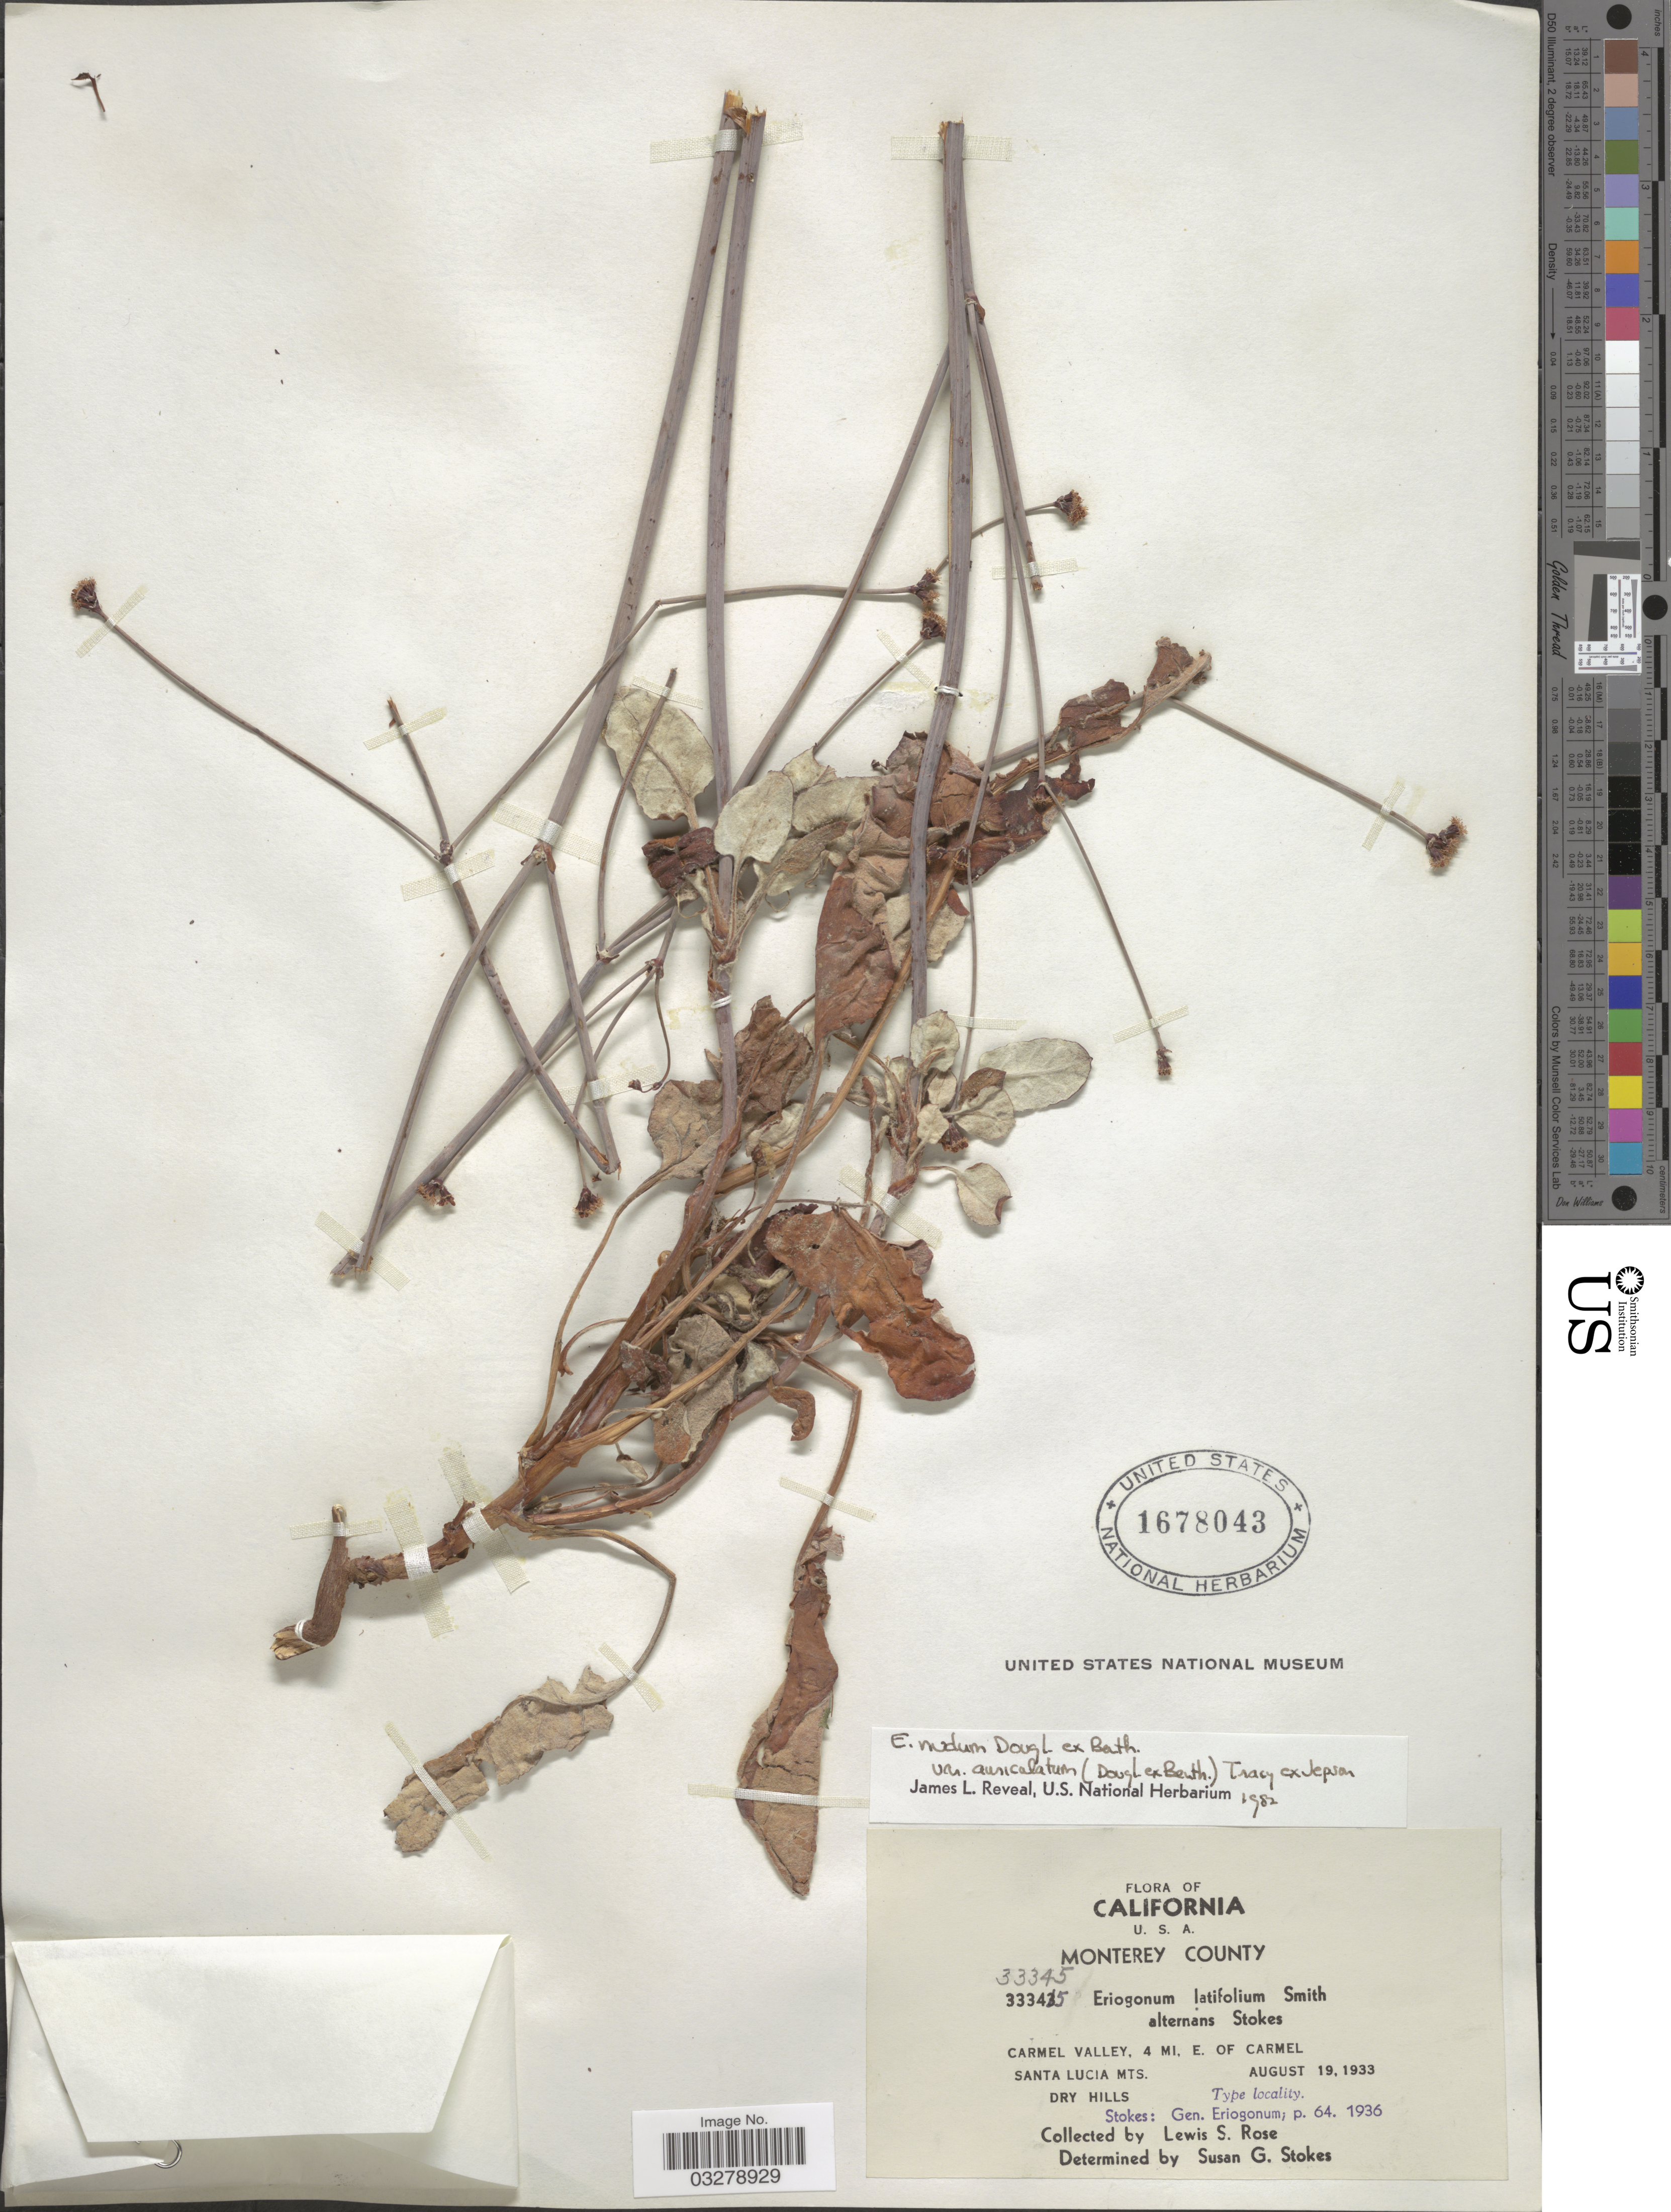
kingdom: Plantae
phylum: Tracheophyta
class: Magnoliopsida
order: Caryophyllales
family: Polygonaceae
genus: Eriogonum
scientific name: Eriogonum nudum var. auriculatum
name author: (Benth.) Tracy ex Jeps.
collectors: L. S. Rose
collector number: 33345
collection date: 1933-08-19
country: United States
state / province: California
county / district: Monterey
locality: Monterey County, Carmel Valley, 4 mi. E. of Carmel, Santa Lucia Mts.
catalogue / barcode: US 1678043